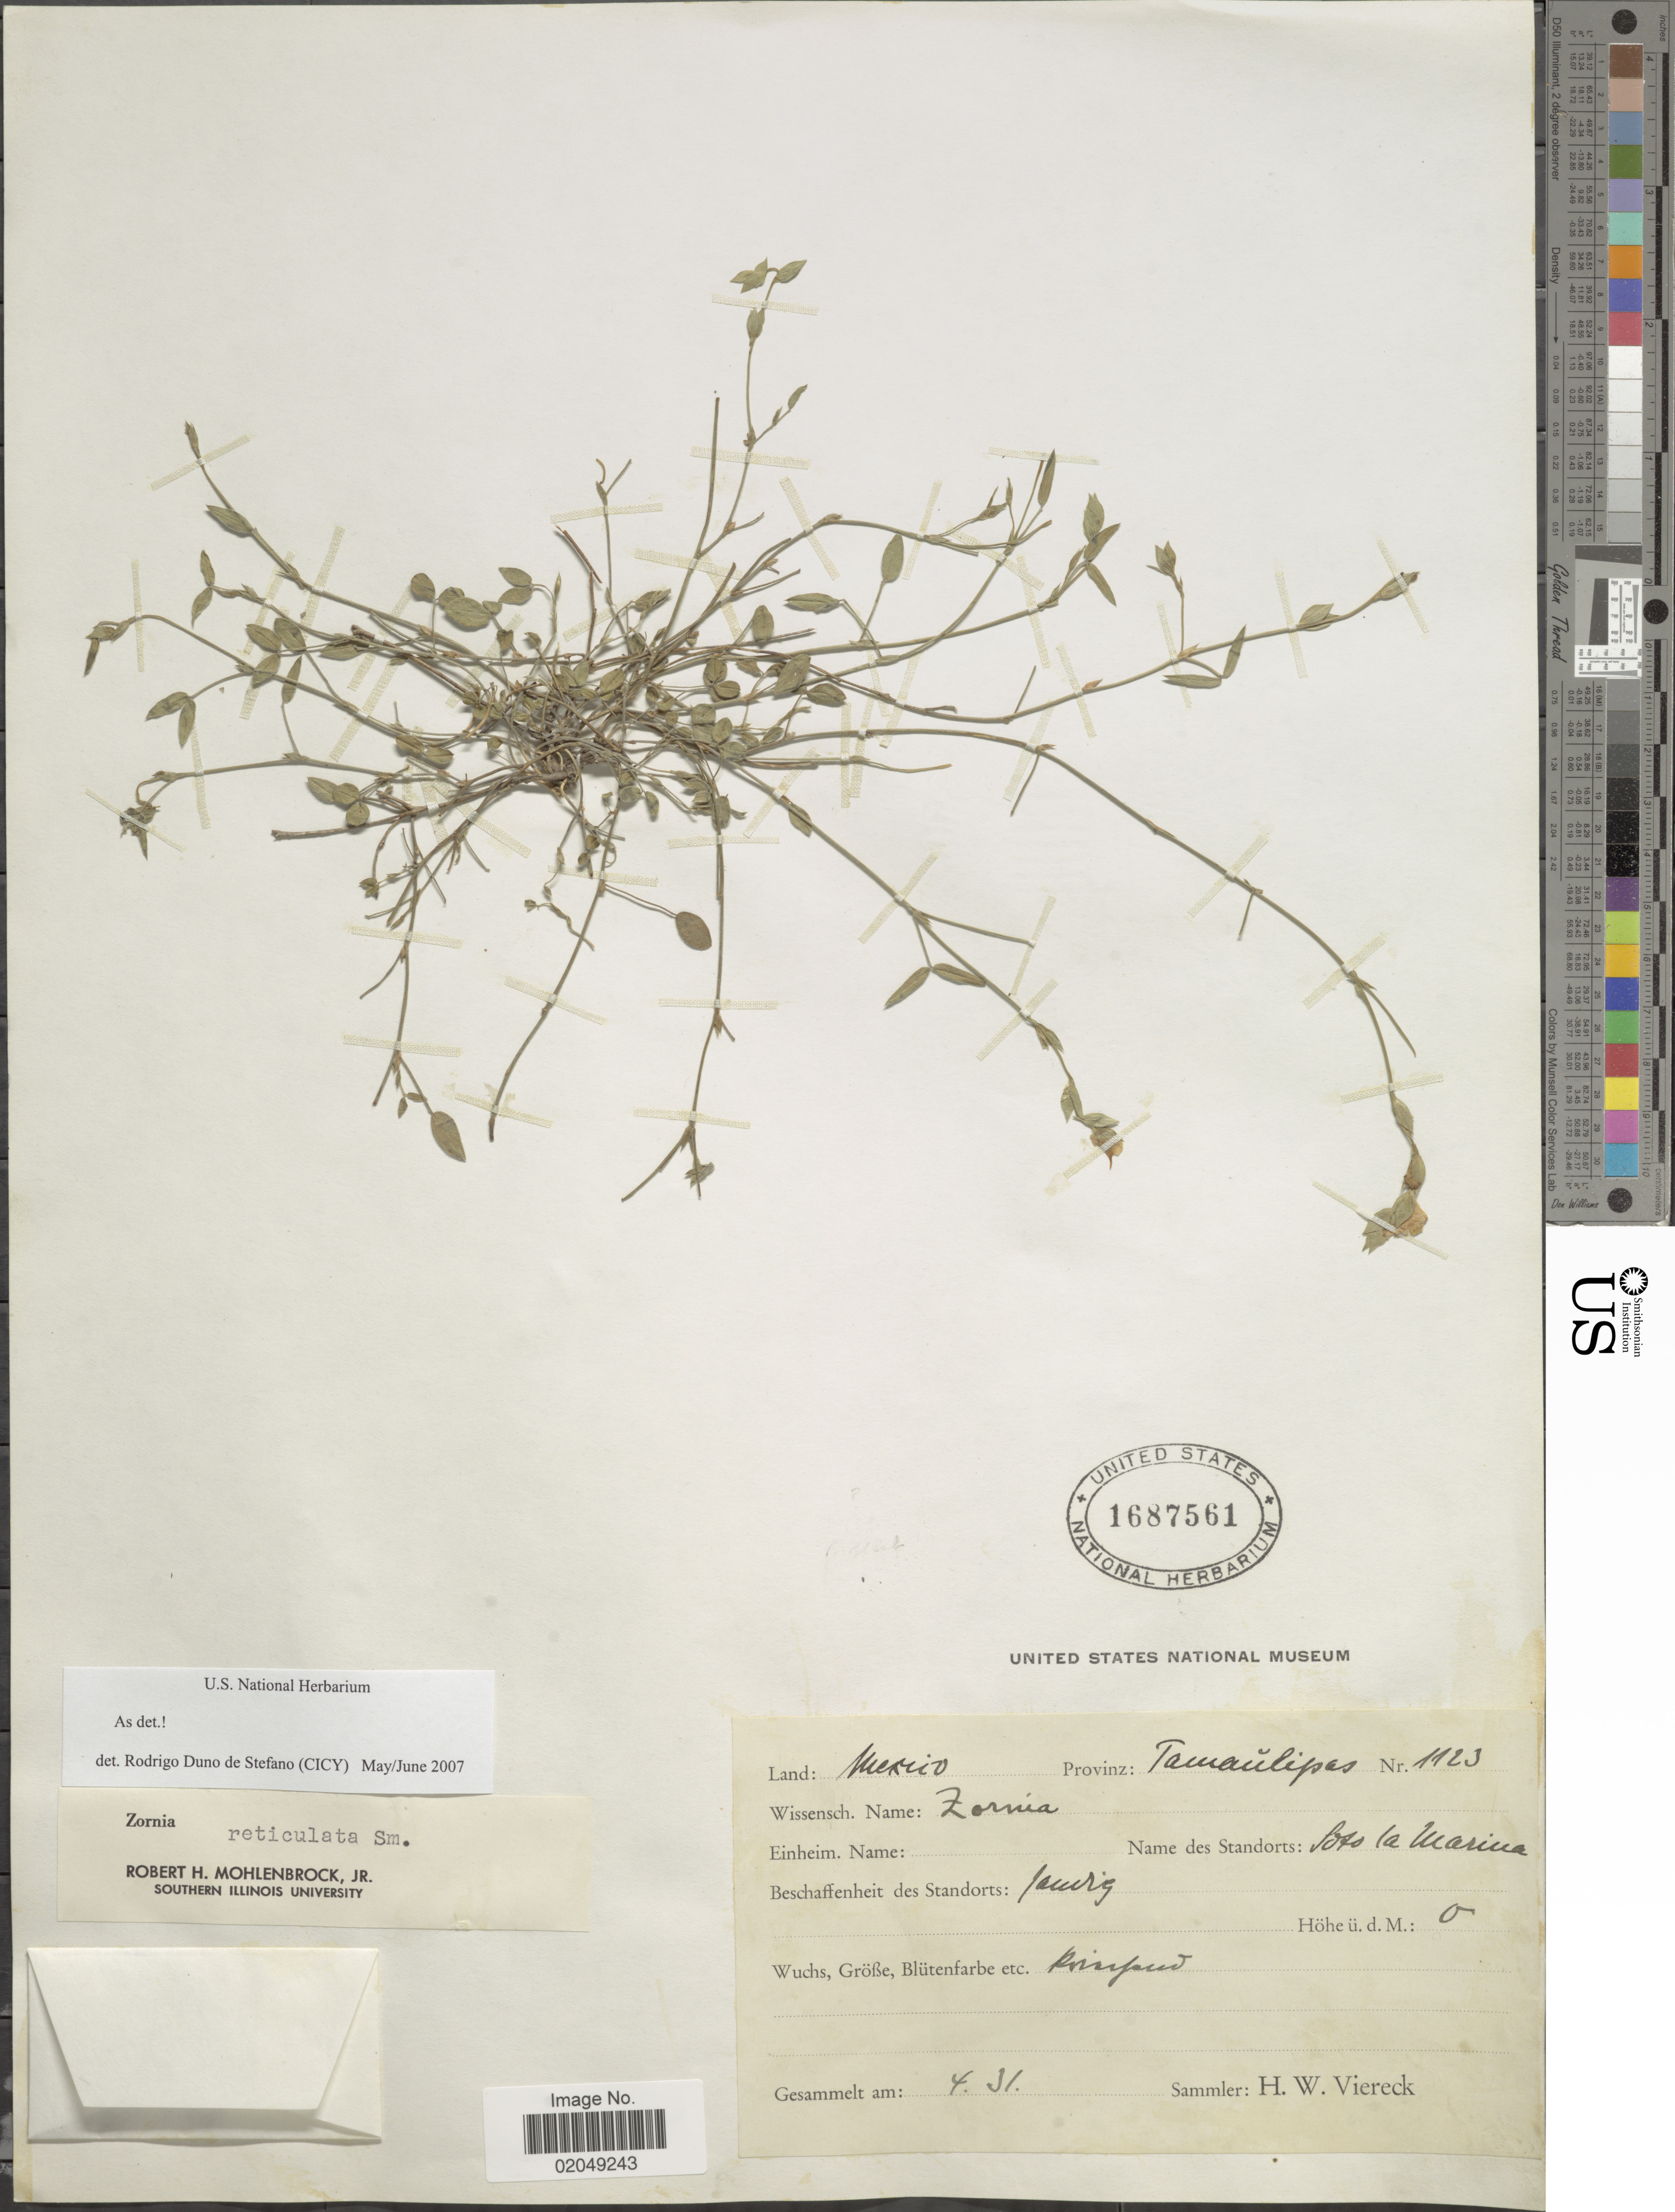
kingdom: Plantae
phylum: Tracheophyta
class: Magnoliopsida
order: Fabales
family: Fabaceae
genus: Zornia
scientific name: Zornia reticulata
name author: Sm.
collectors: H. W. Viereck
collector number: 1123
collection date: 1931-04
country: Mexico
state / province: Tamaulipas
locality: Soto la Marina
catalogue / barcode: US 1687561